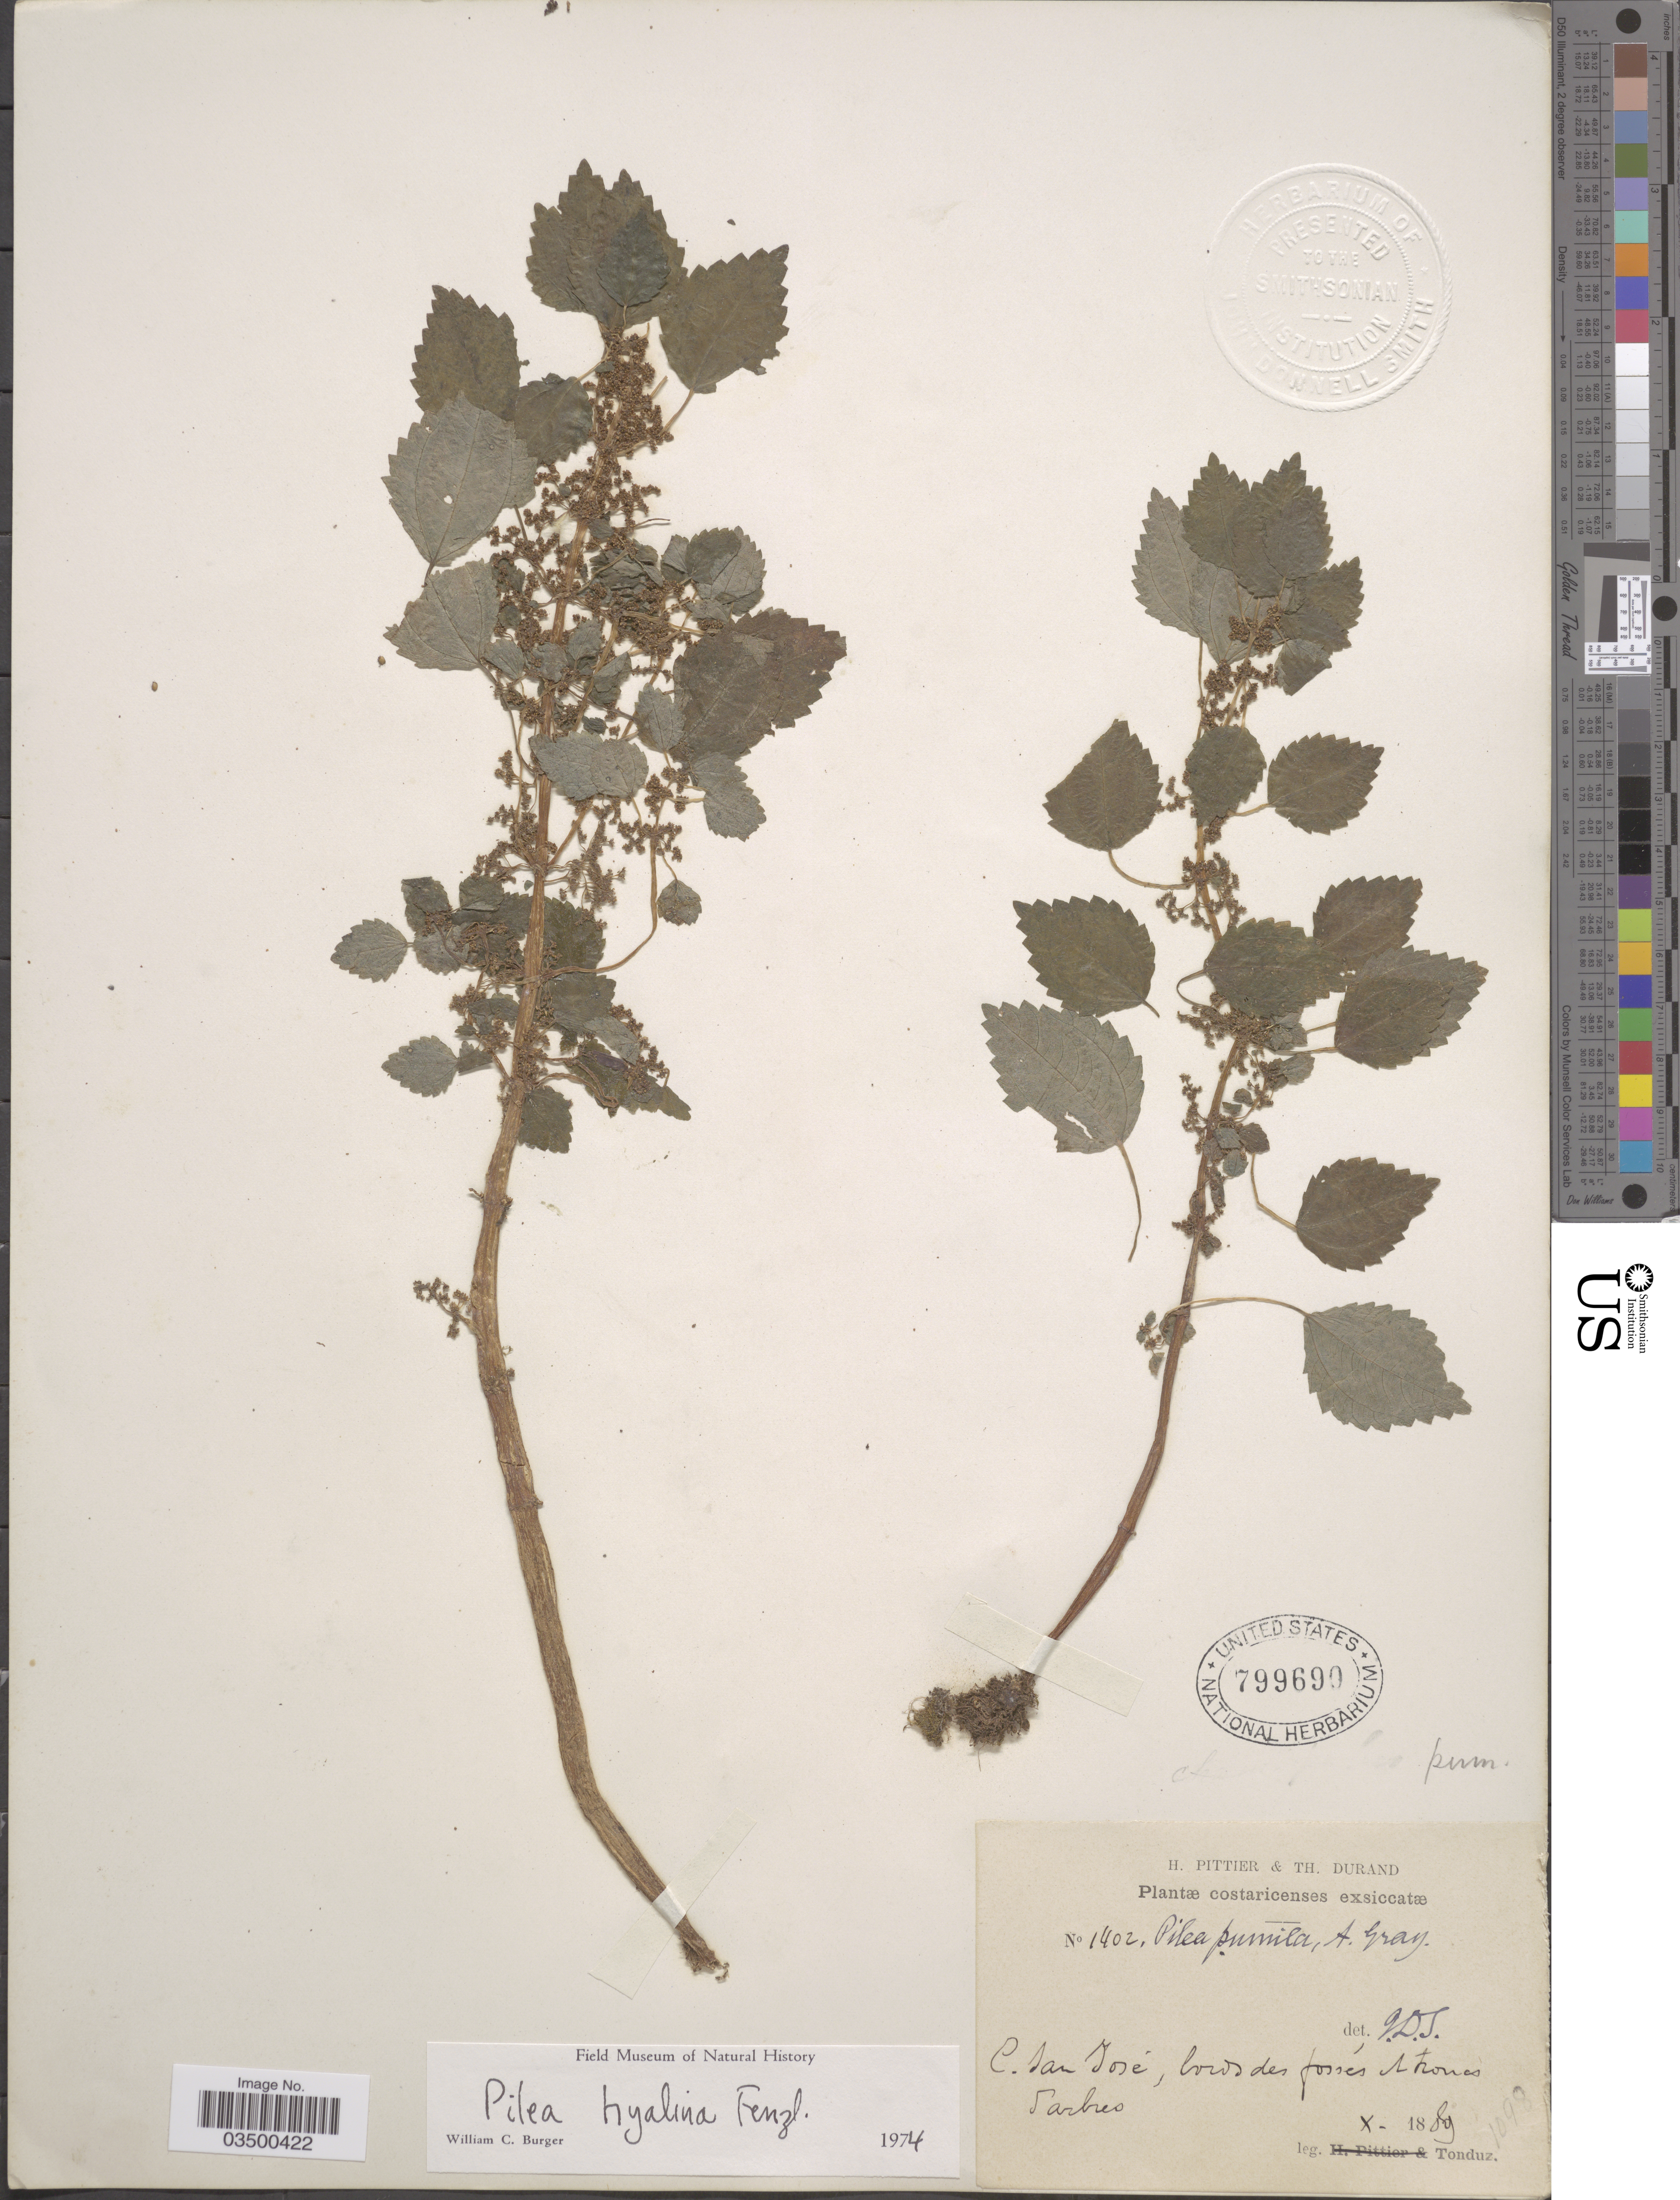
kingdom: Plantae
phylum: Tracheophyta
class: Magnoliopsida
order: Rosales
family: Urticaceae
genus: Pilea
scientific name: Pilea hyalina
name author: Fenzl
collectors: Tonduz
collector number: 1402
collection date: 1889-10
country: Costa Rica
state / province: San José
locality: C. San José, bords des fossés troncs d'arbres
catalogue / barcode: US 799690